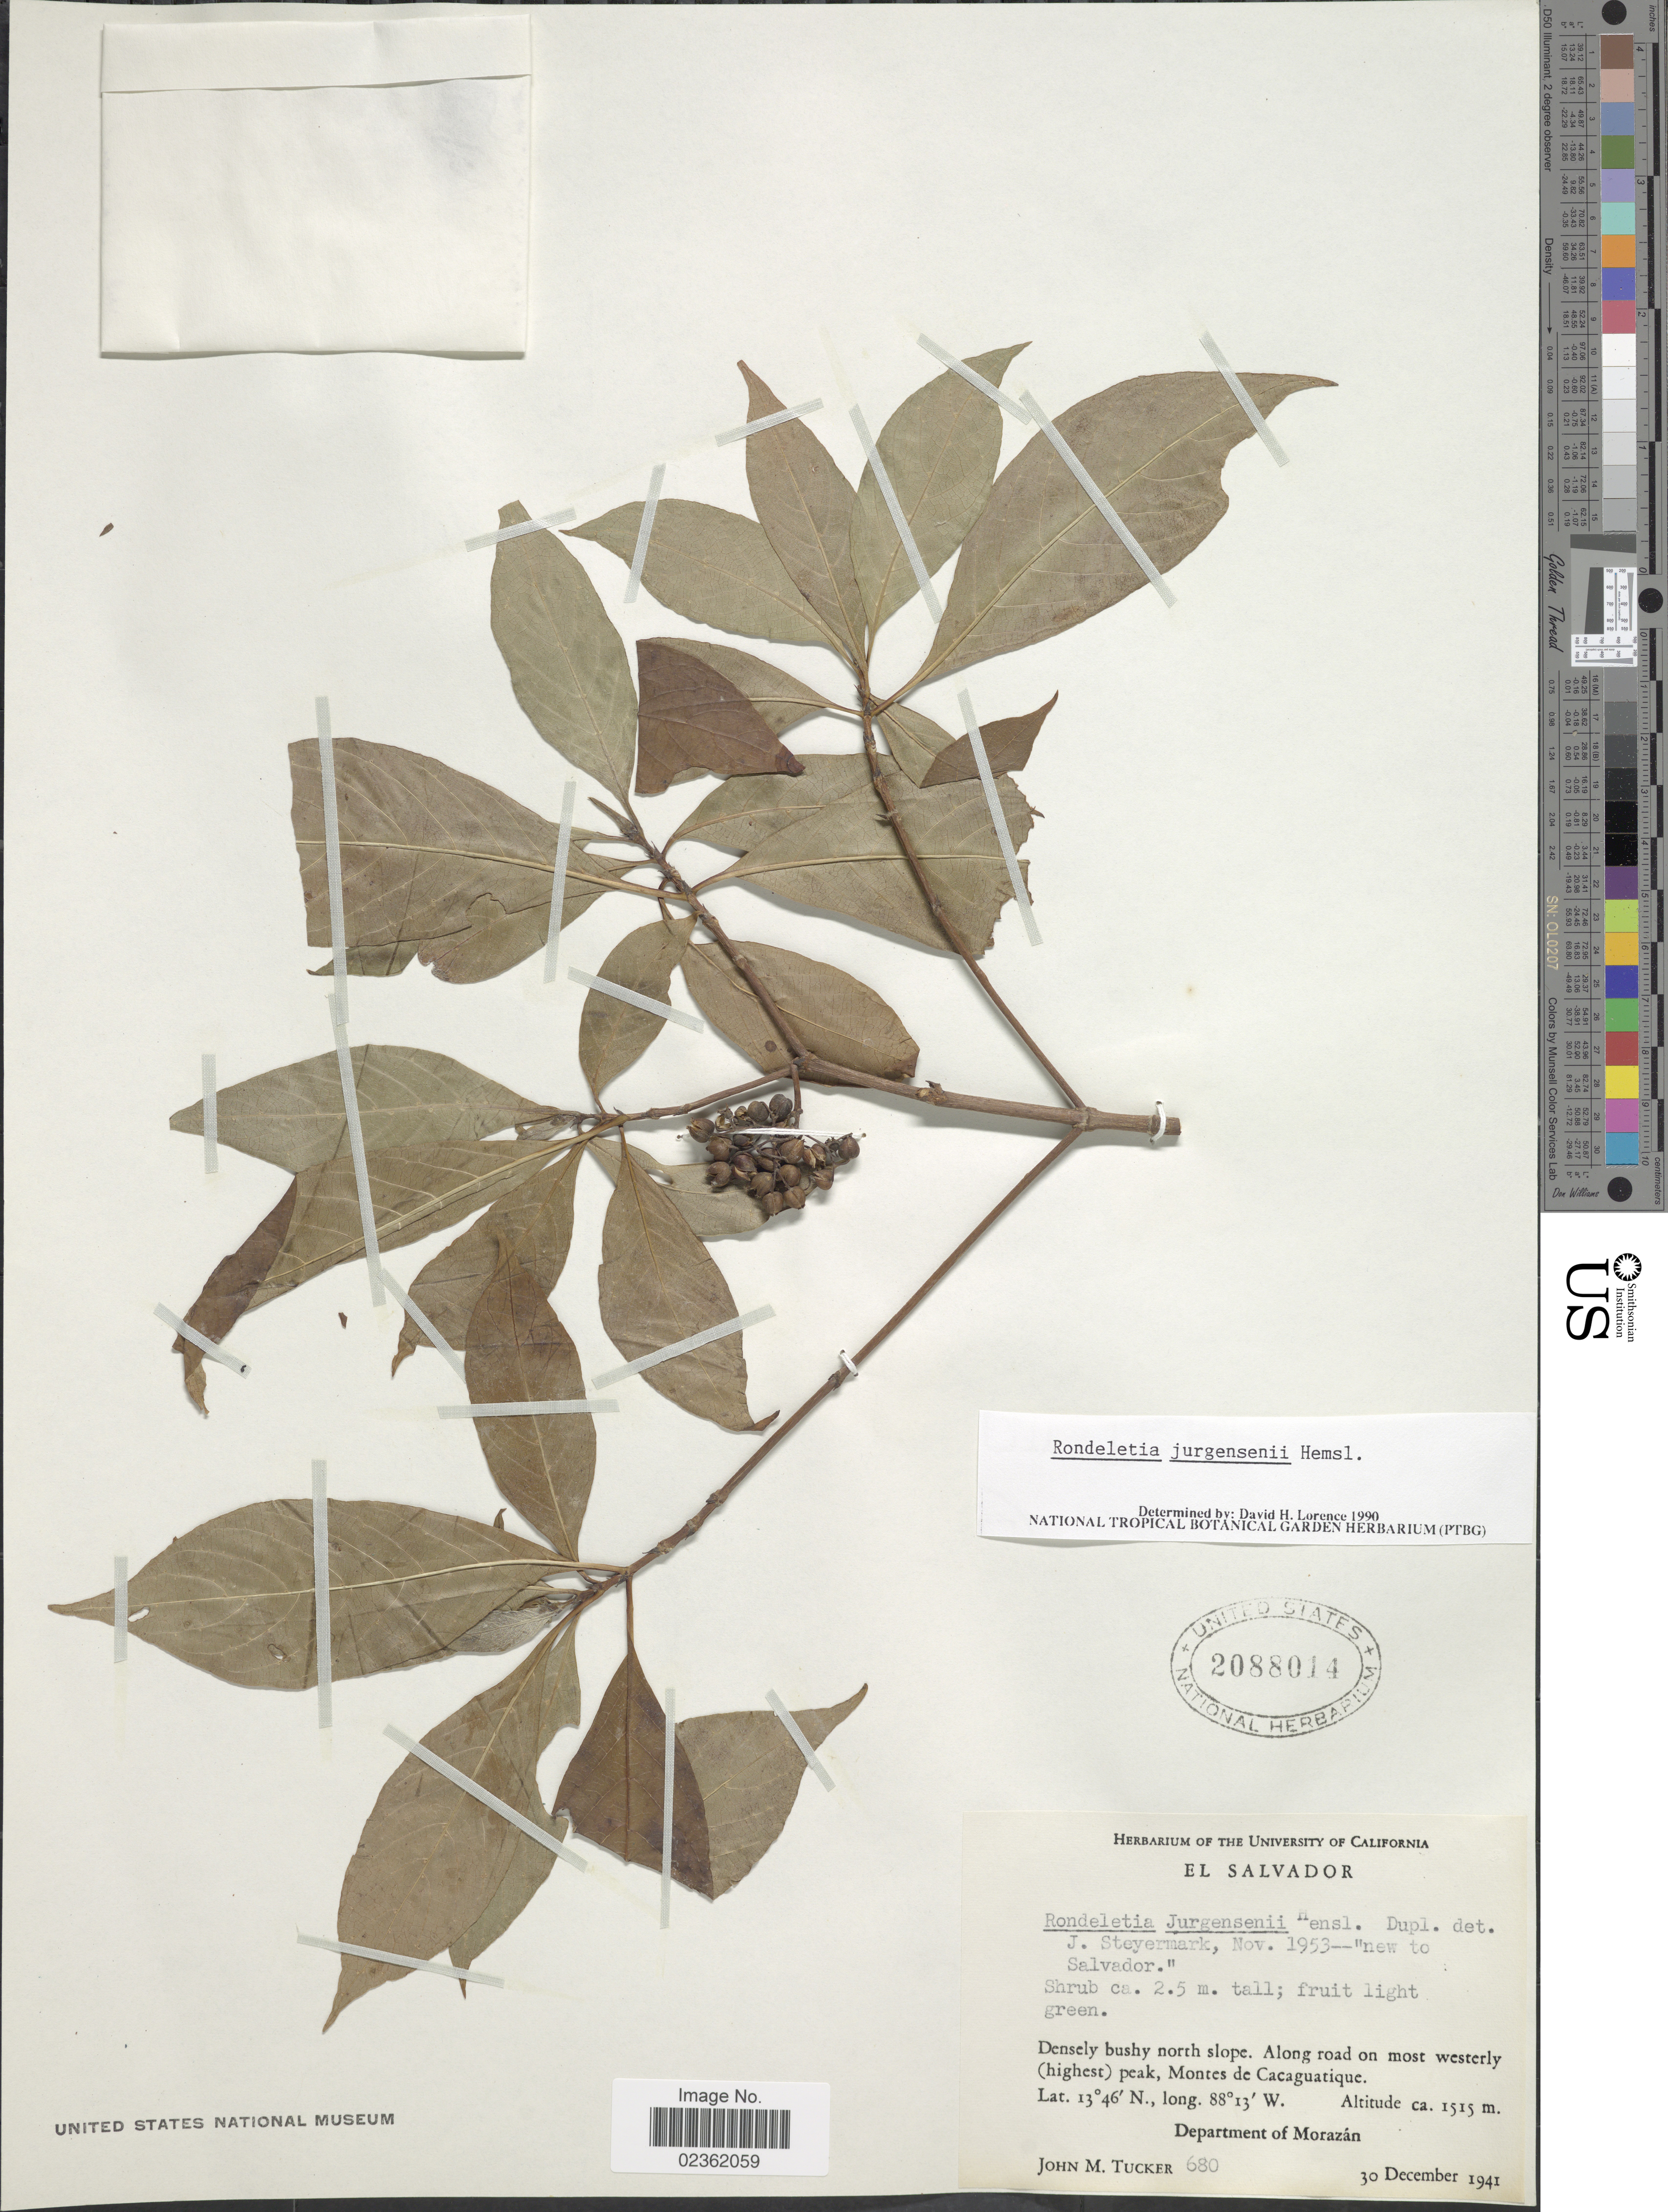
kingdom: Plantae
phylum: Tracheophyta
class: Magnoliopsida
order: Gentianales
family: Rubiaceae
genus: Rondeletia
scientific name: Rondeletia jurgensenii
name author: Hemsl.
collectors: J. M. Tucker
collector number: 680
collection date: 1941-12-30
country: El Salvador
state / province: Morazan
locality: Densely bushy north slope, along road on most westerly (highest) peak, Montes de Cacaguatique.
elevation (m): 1515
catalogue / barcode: US 2088014